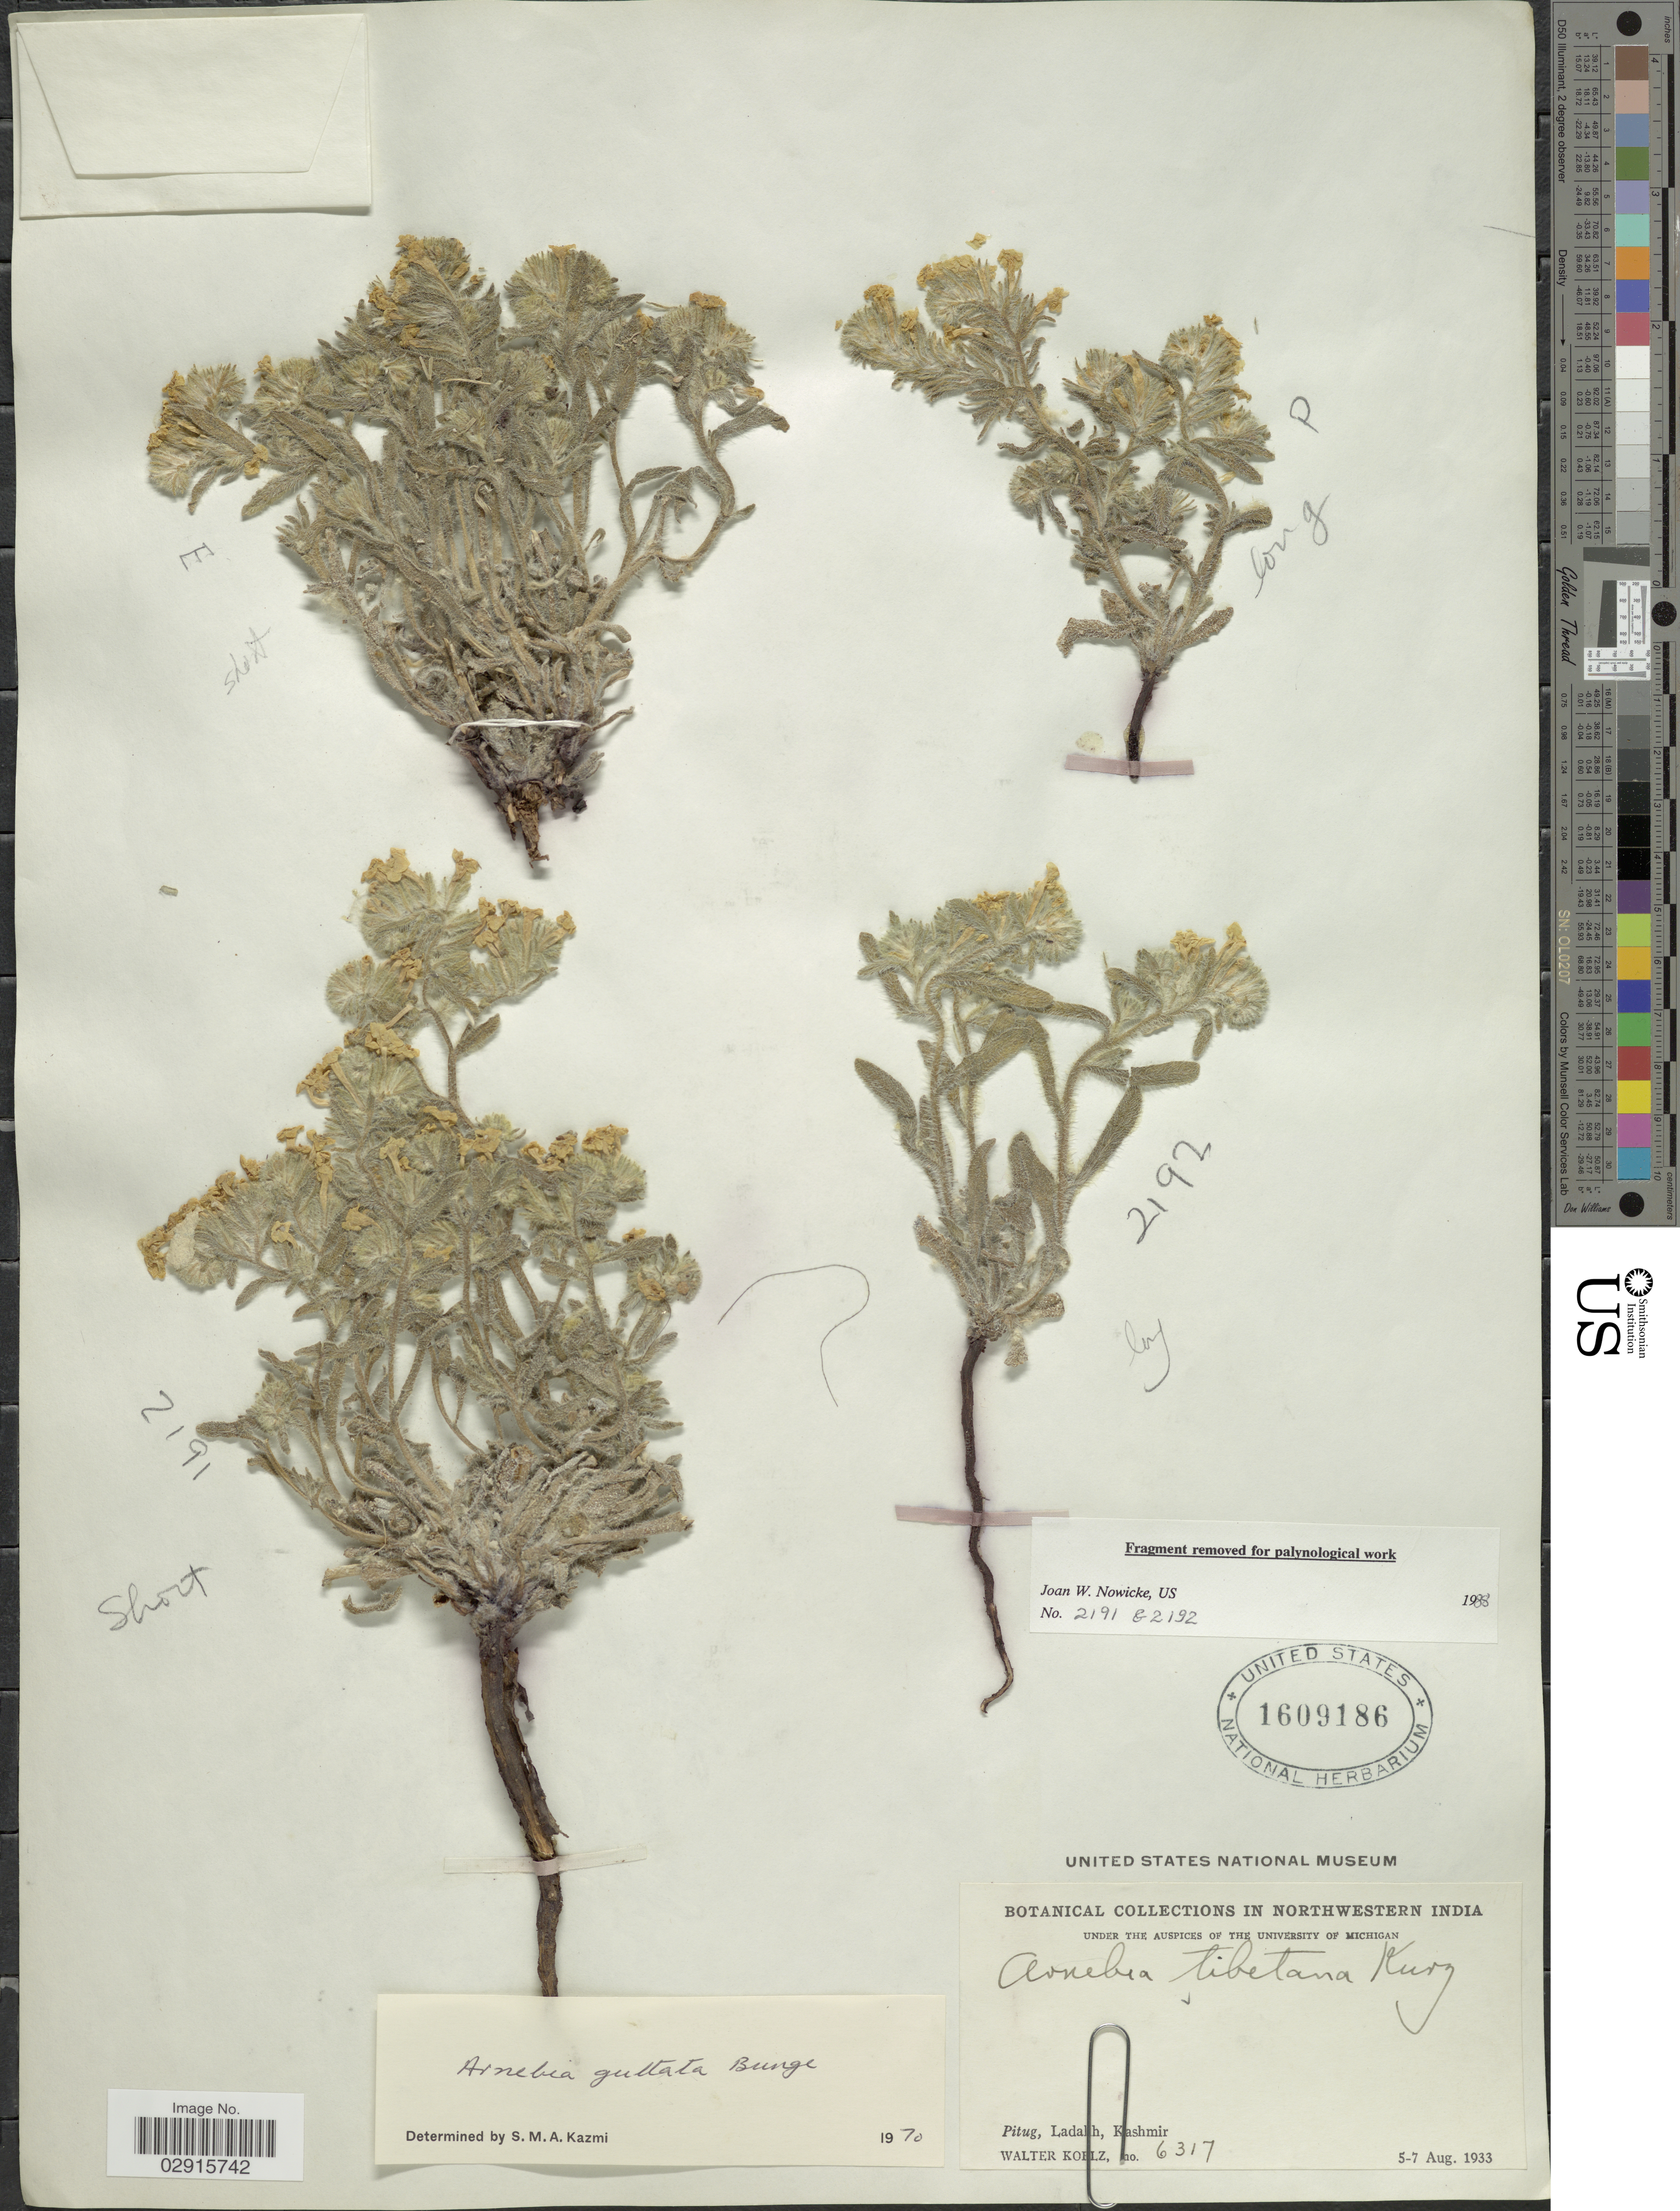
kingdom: Plantae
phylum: Tracheophyta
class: Magnoliopsida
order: Boraginales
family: Boraginaceae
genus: Arnebia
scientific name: Arnebia guttata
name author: Bunge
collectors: W. N. Koelz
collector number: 6317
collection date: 1933-08-05/1933-08-07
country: India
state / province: Jammu and Kashmir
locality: Northwestern India. Pitug, Lada [illegible text]h, Kashmir.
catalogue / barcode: US 1609186